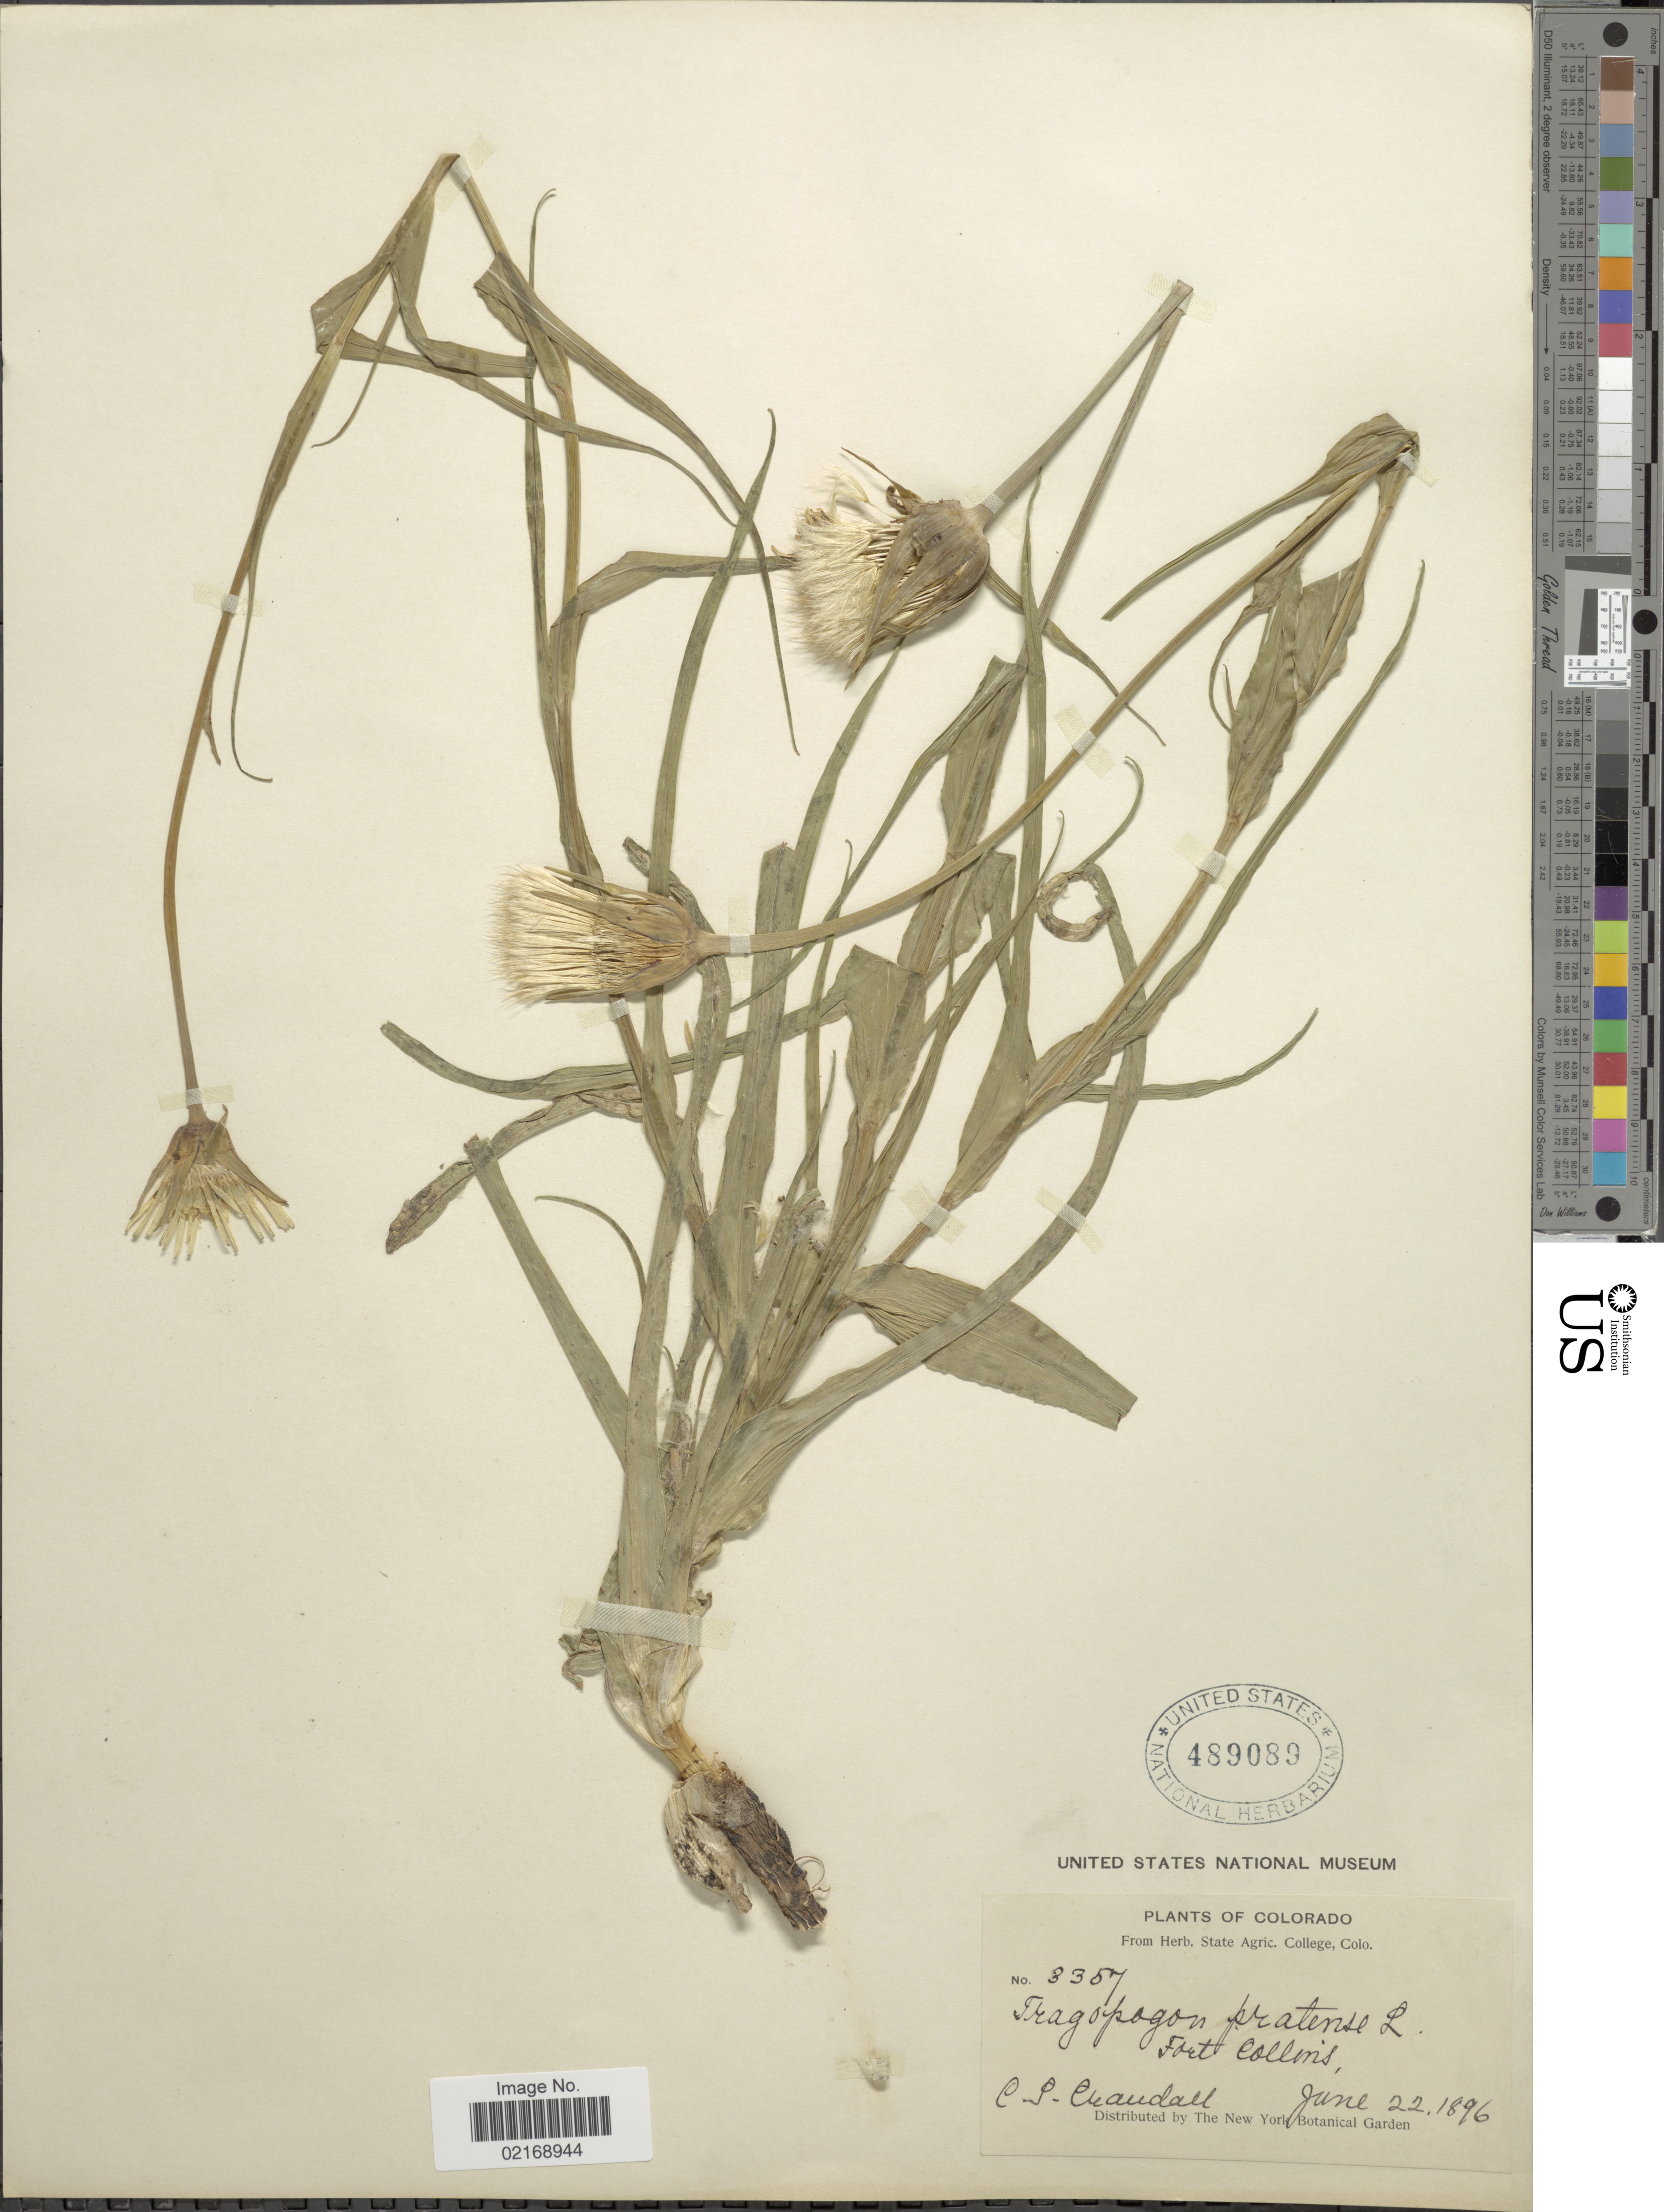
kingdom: Plantae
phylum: Tracheophyta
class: Magnoliopsida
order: Asterales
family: Asteraceae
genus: Tragopogon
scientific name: Tragopogon pratensis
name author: L.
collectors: C. Crandall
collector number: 3357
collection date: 1896-06-22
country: United States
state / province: Colorado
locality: Fort Collins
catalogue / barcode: US 489089